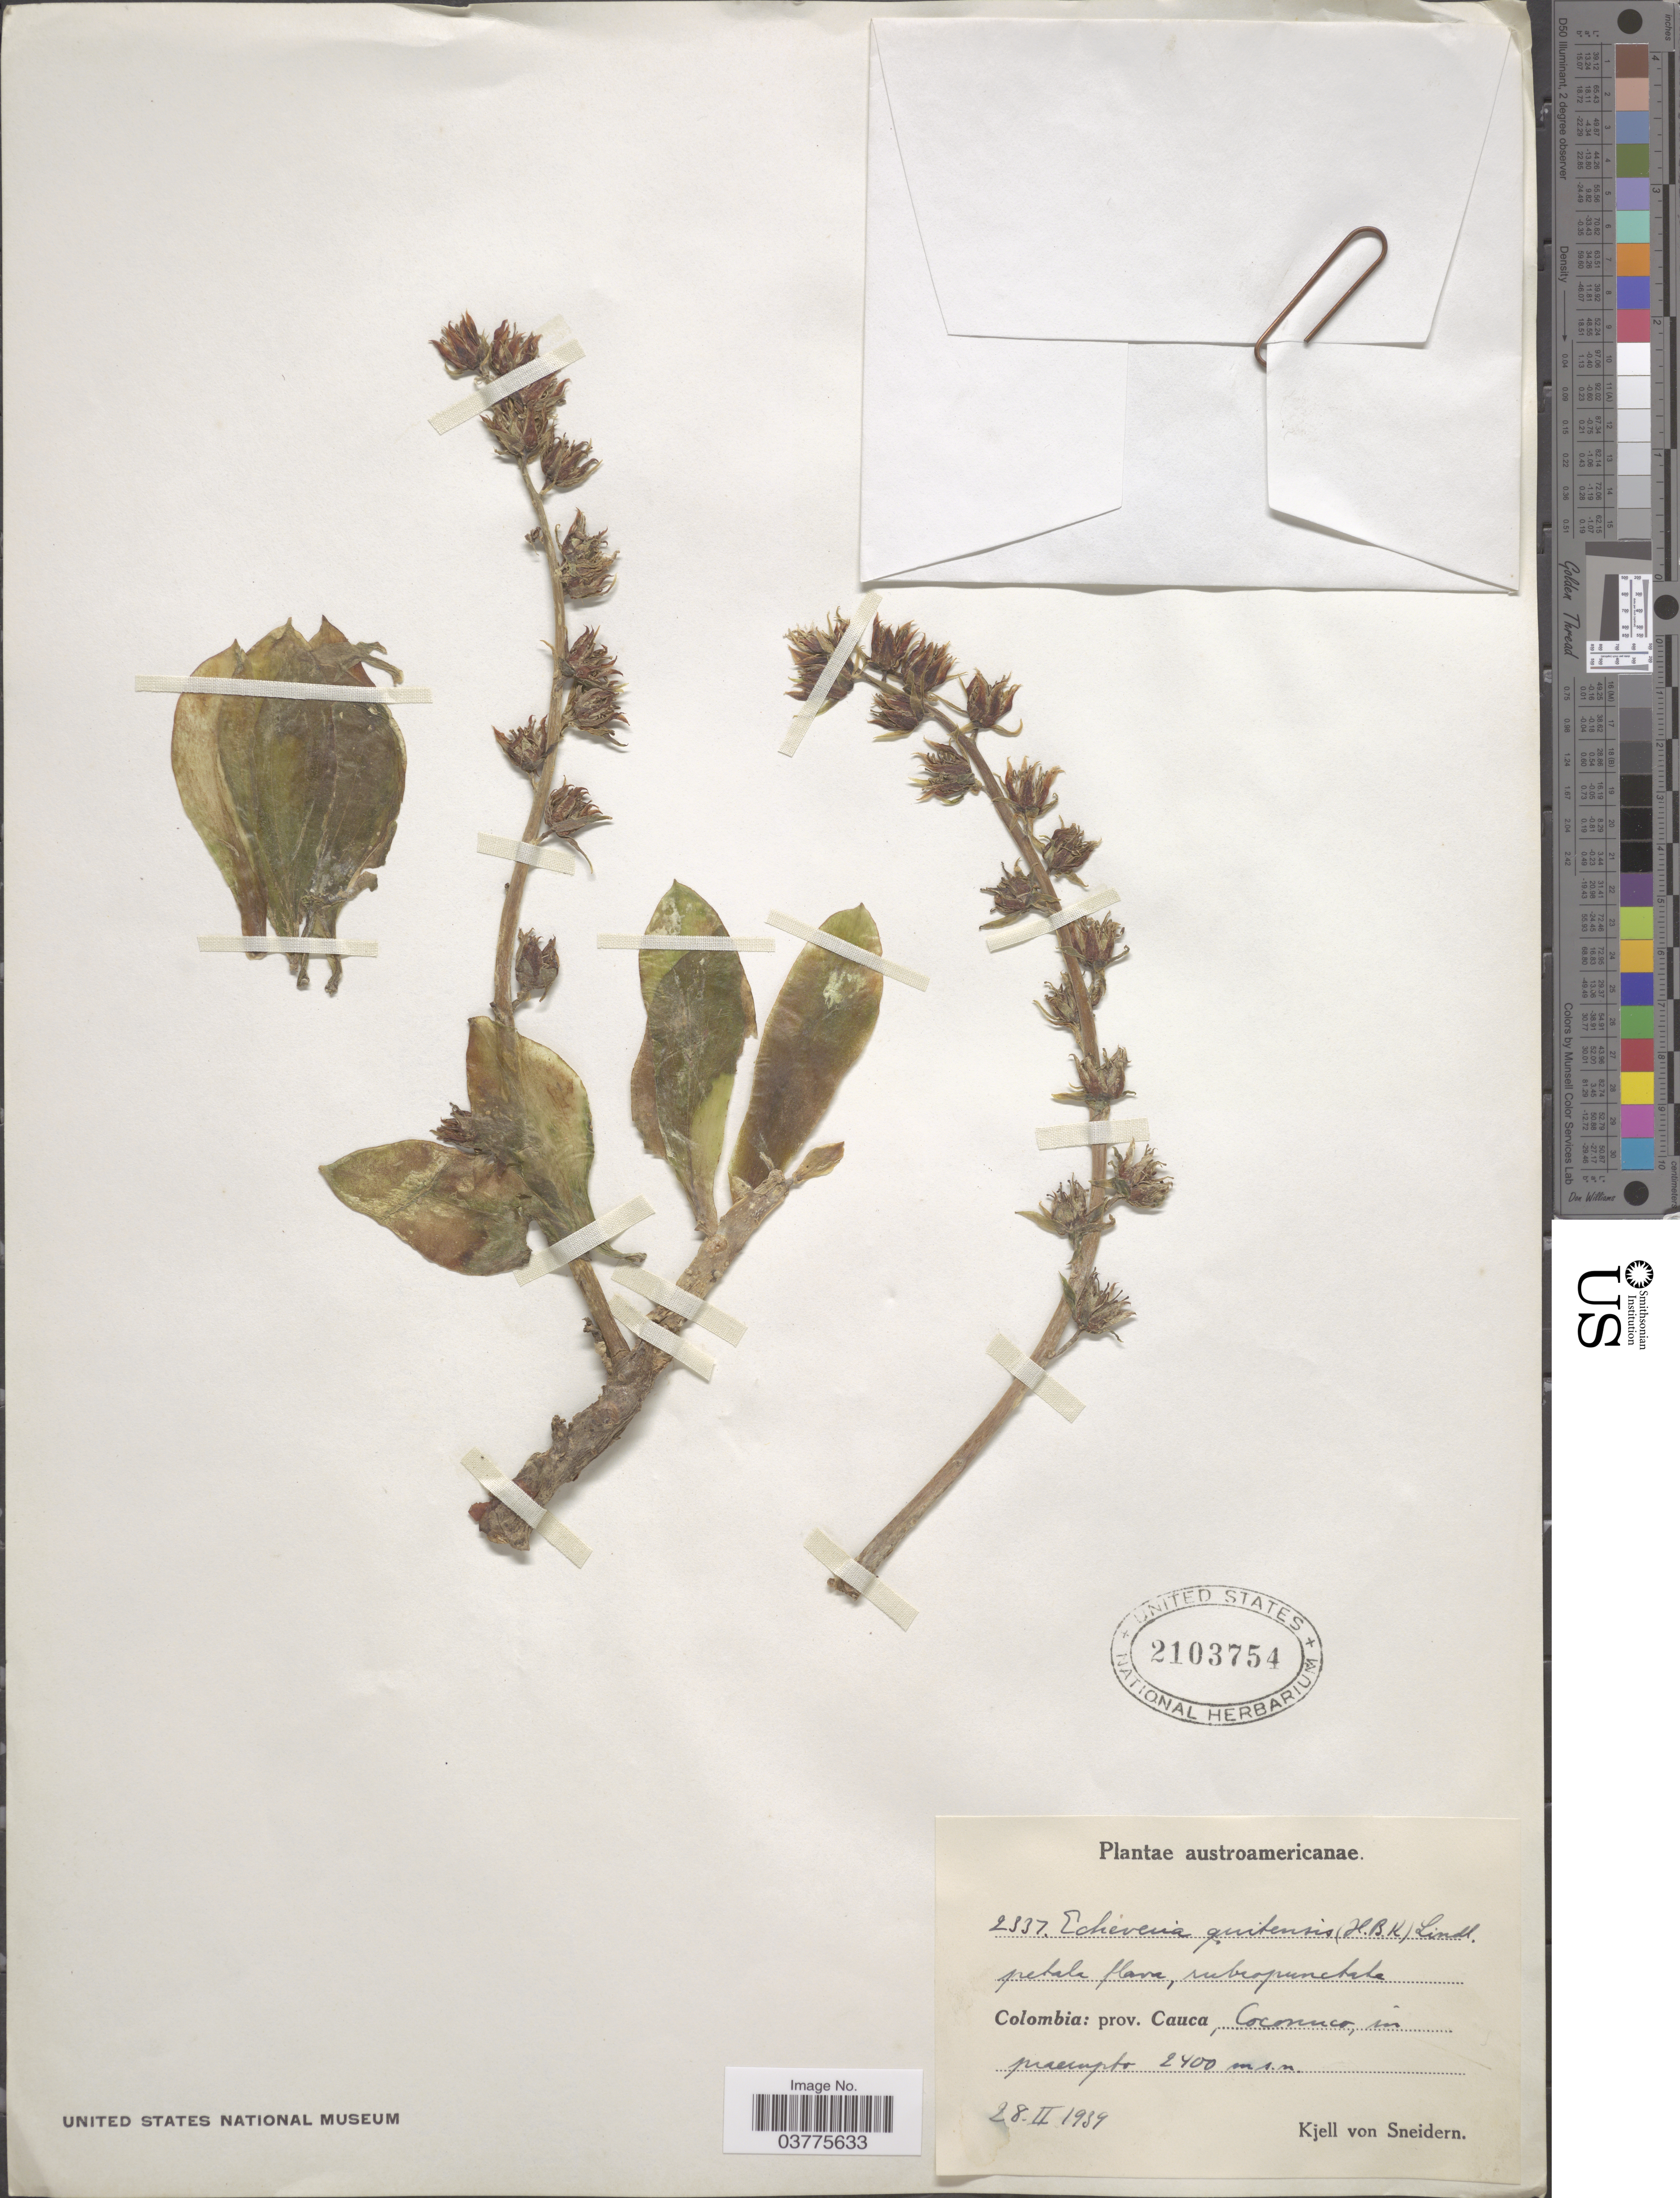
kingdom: Plantae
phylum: Tracheophyta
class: Magnoliopsida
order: Saxifragales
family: Crassulaceae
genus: Echeveria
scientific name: Echeveria quitensis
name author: (Kunth) Lindl.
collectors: K. von Sneidern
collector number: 2337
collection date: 1939-02-28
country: Colombia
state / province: Cauca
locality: Austroamericanae. Coconuco, in pranupto.*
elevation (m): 2400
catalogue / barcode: US 2103754